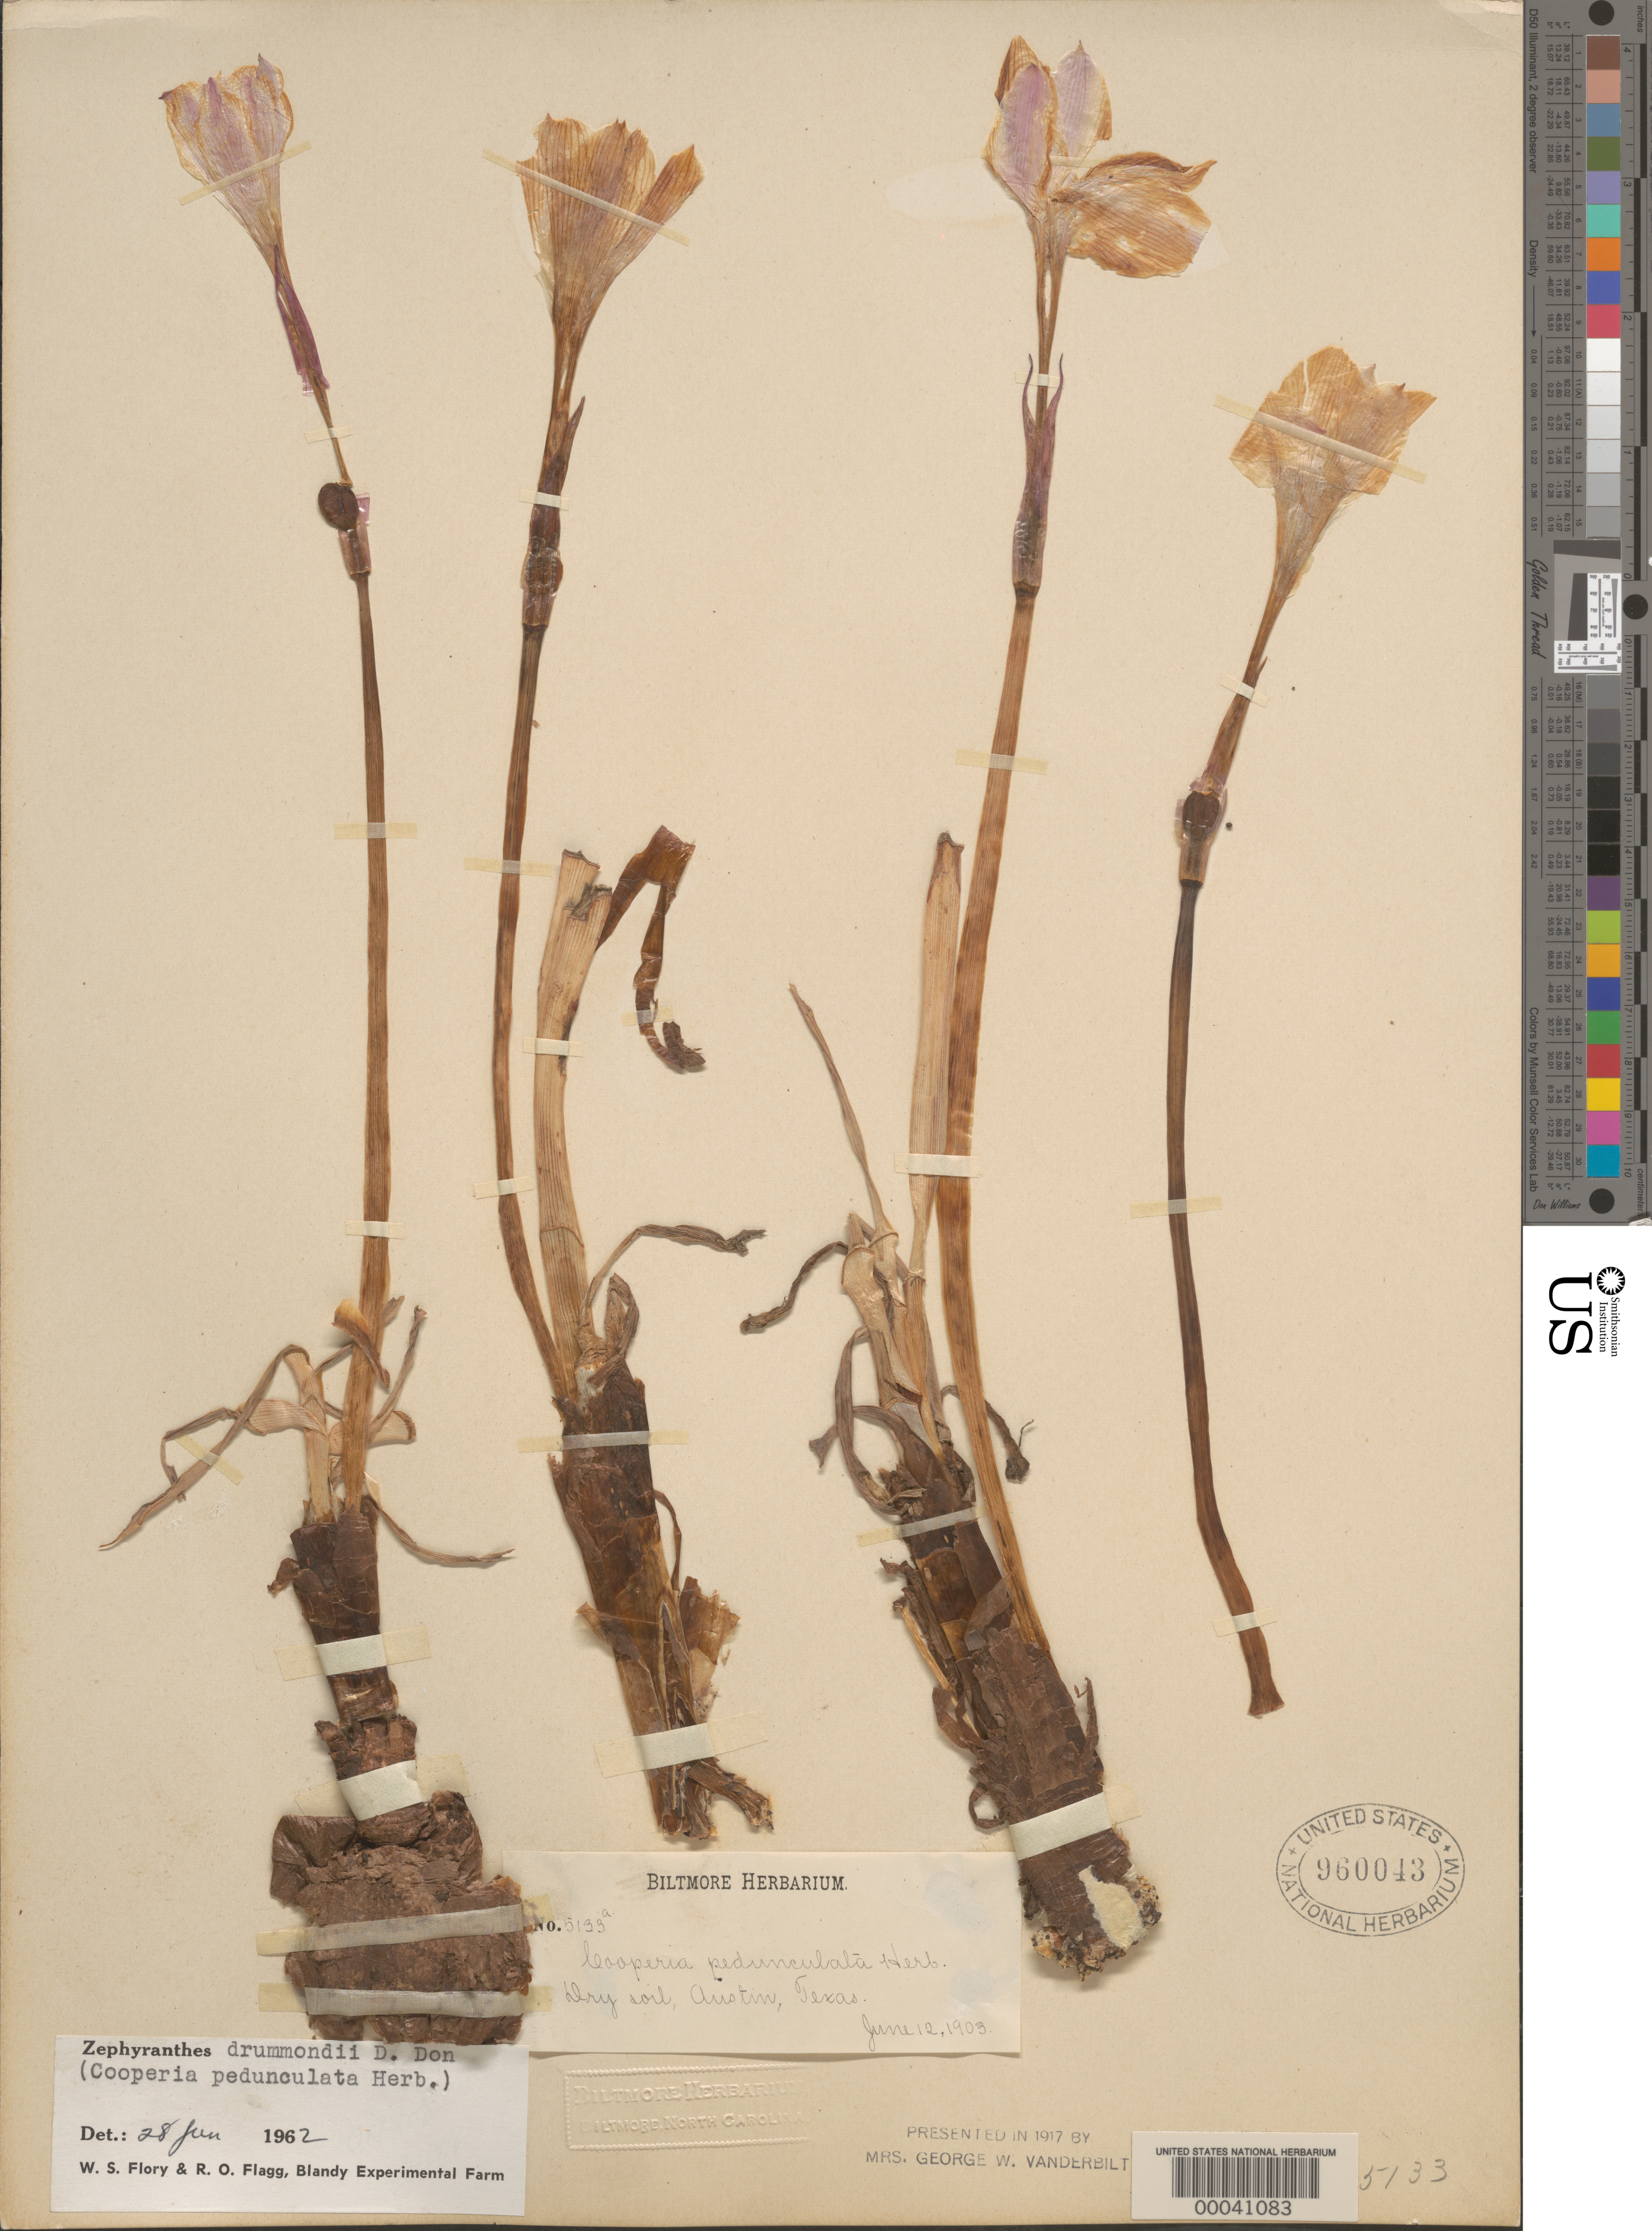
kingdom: Plantae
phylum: Tracheophyta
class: Liliopsida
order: Asparagales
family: Amaryllidaceae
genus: Zephyranthes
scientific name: Zephyranthes drummondii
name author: D. Don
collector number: Biltmore Herb. 5133a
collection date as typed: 12 Jun 1903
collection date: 1903-06-12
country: United States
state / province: Texas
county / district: Travis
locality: Austin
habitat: Dry soil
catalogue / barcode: US 960043